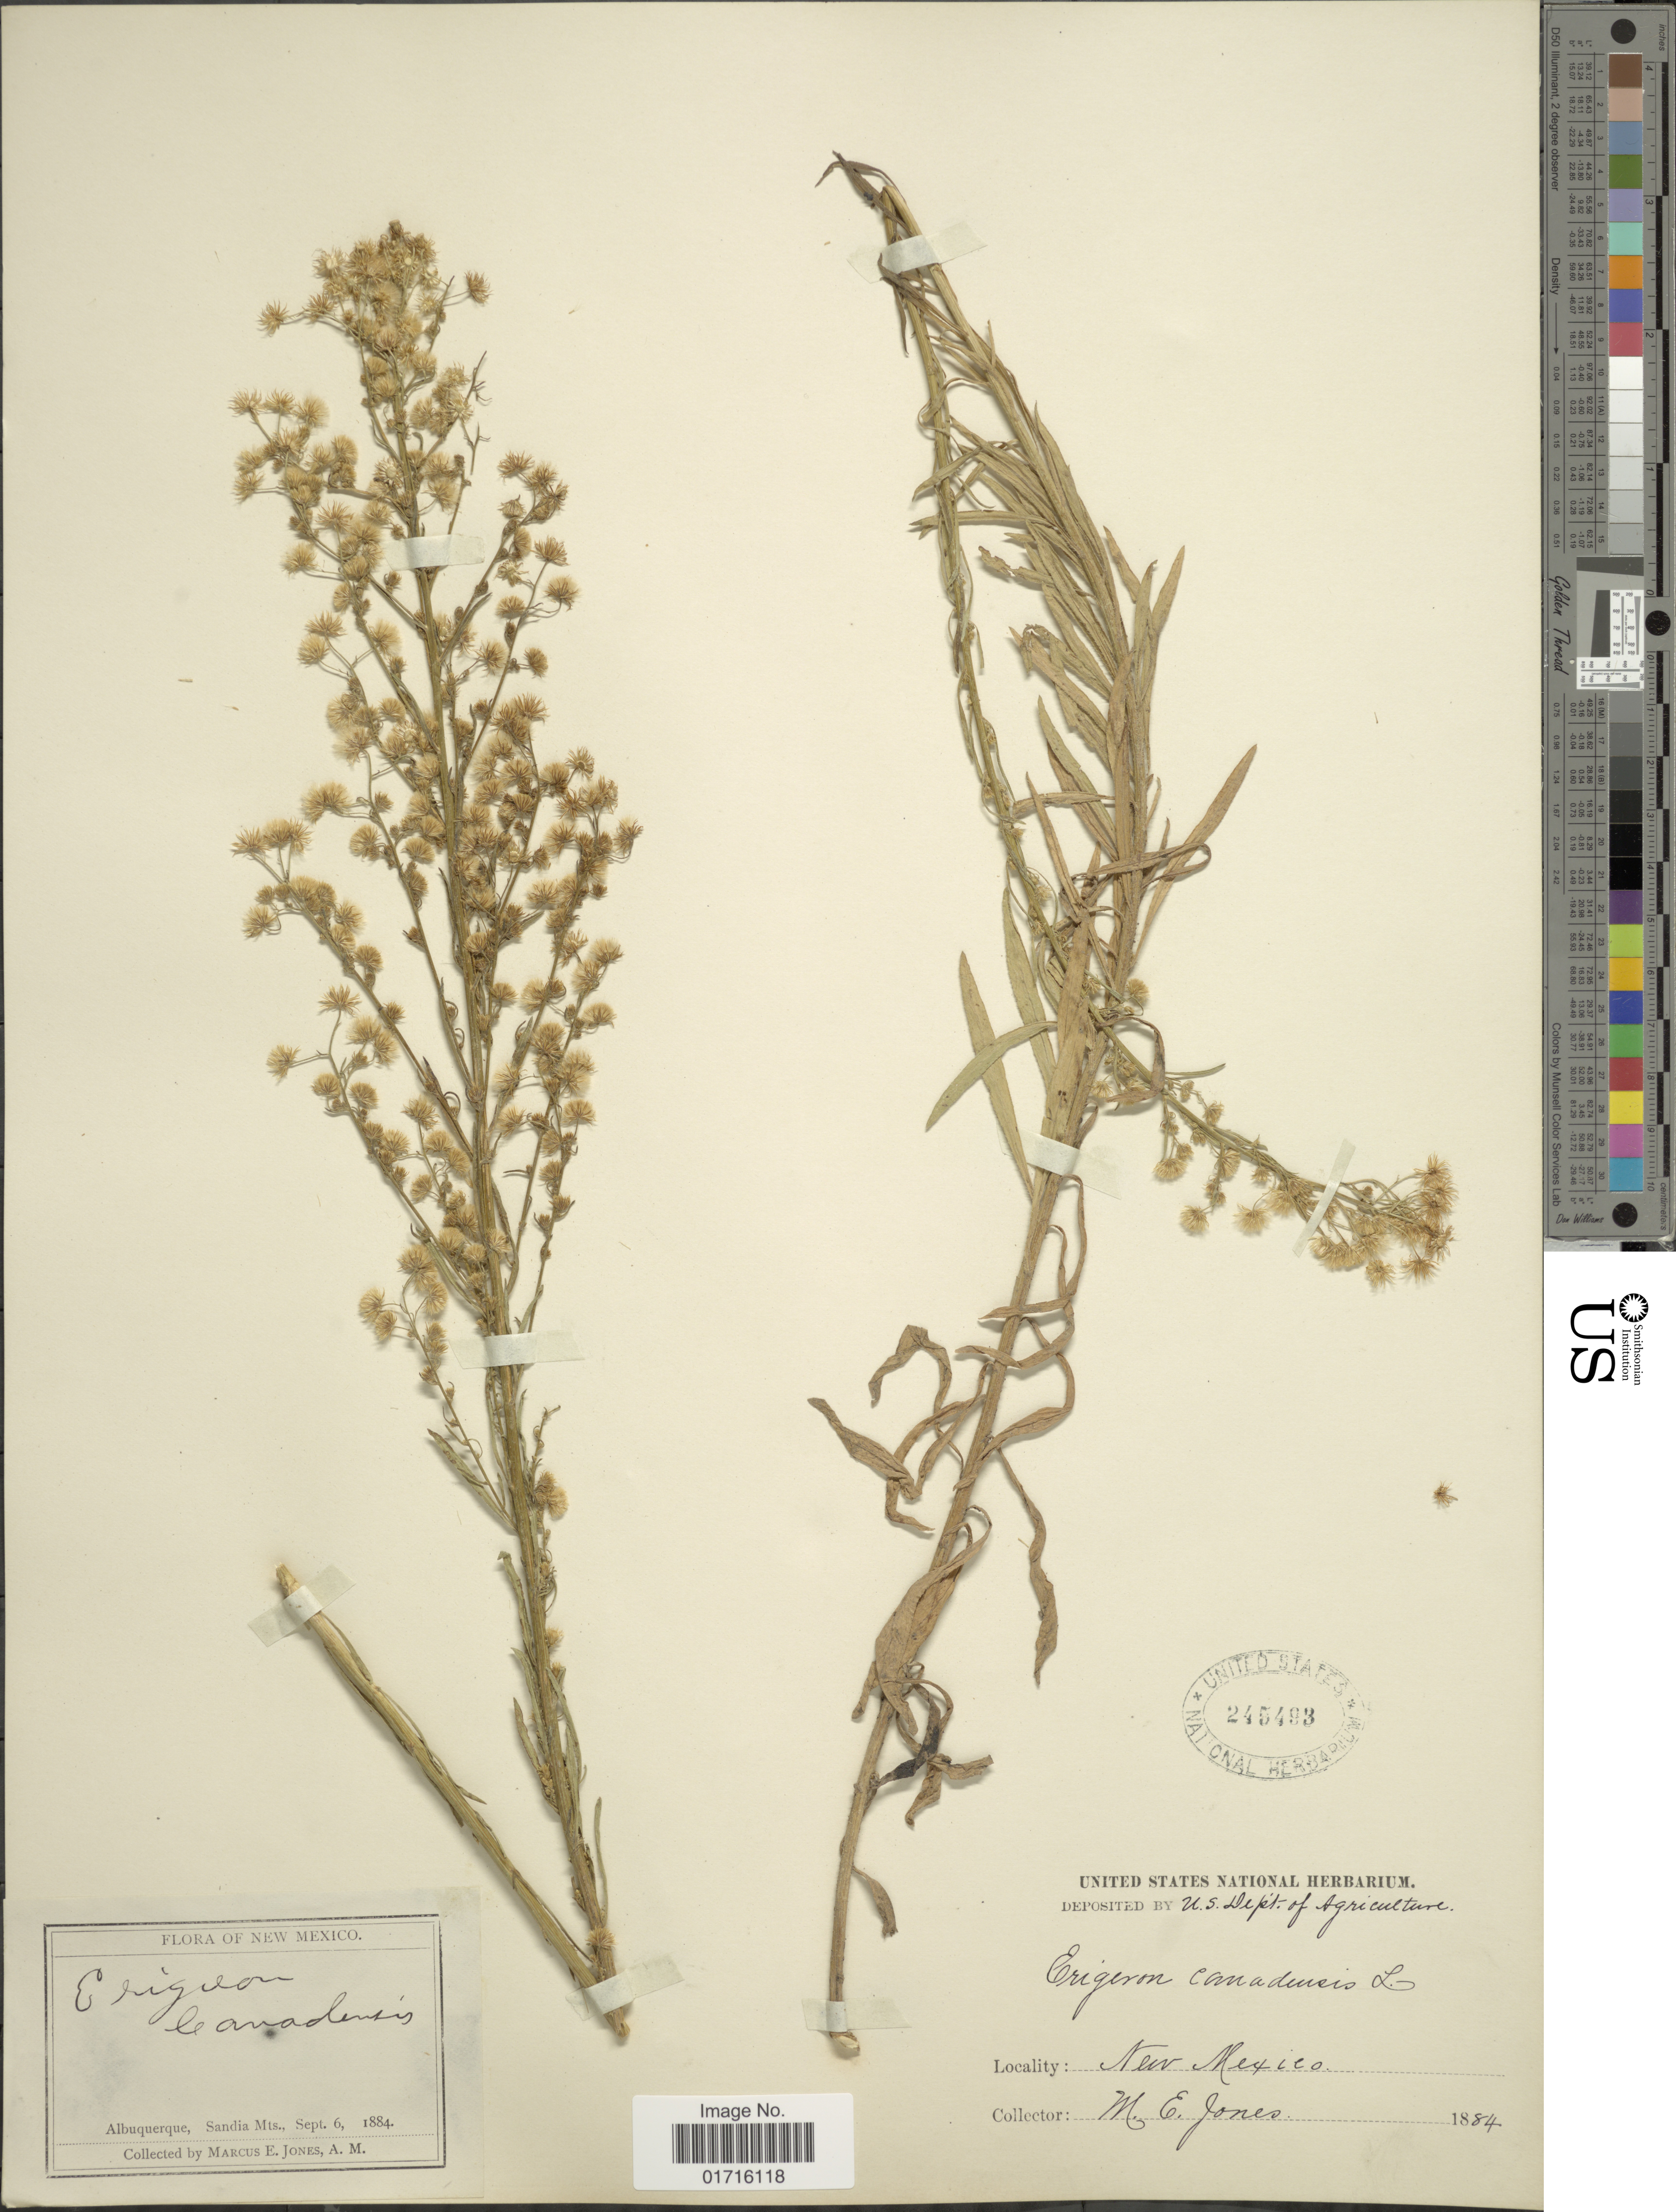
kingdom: Plantae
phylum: Tracheophyta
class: Magnoliopsida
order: Asterales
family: Asteraceae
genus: Conyza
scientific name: Conyza canadensis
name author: (L.) Cronq.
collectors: M. E. Jones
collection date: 1884-09-06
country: United States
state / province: New Mexico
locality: Albuquerque, Sandia Mts.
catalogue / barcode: US 245493